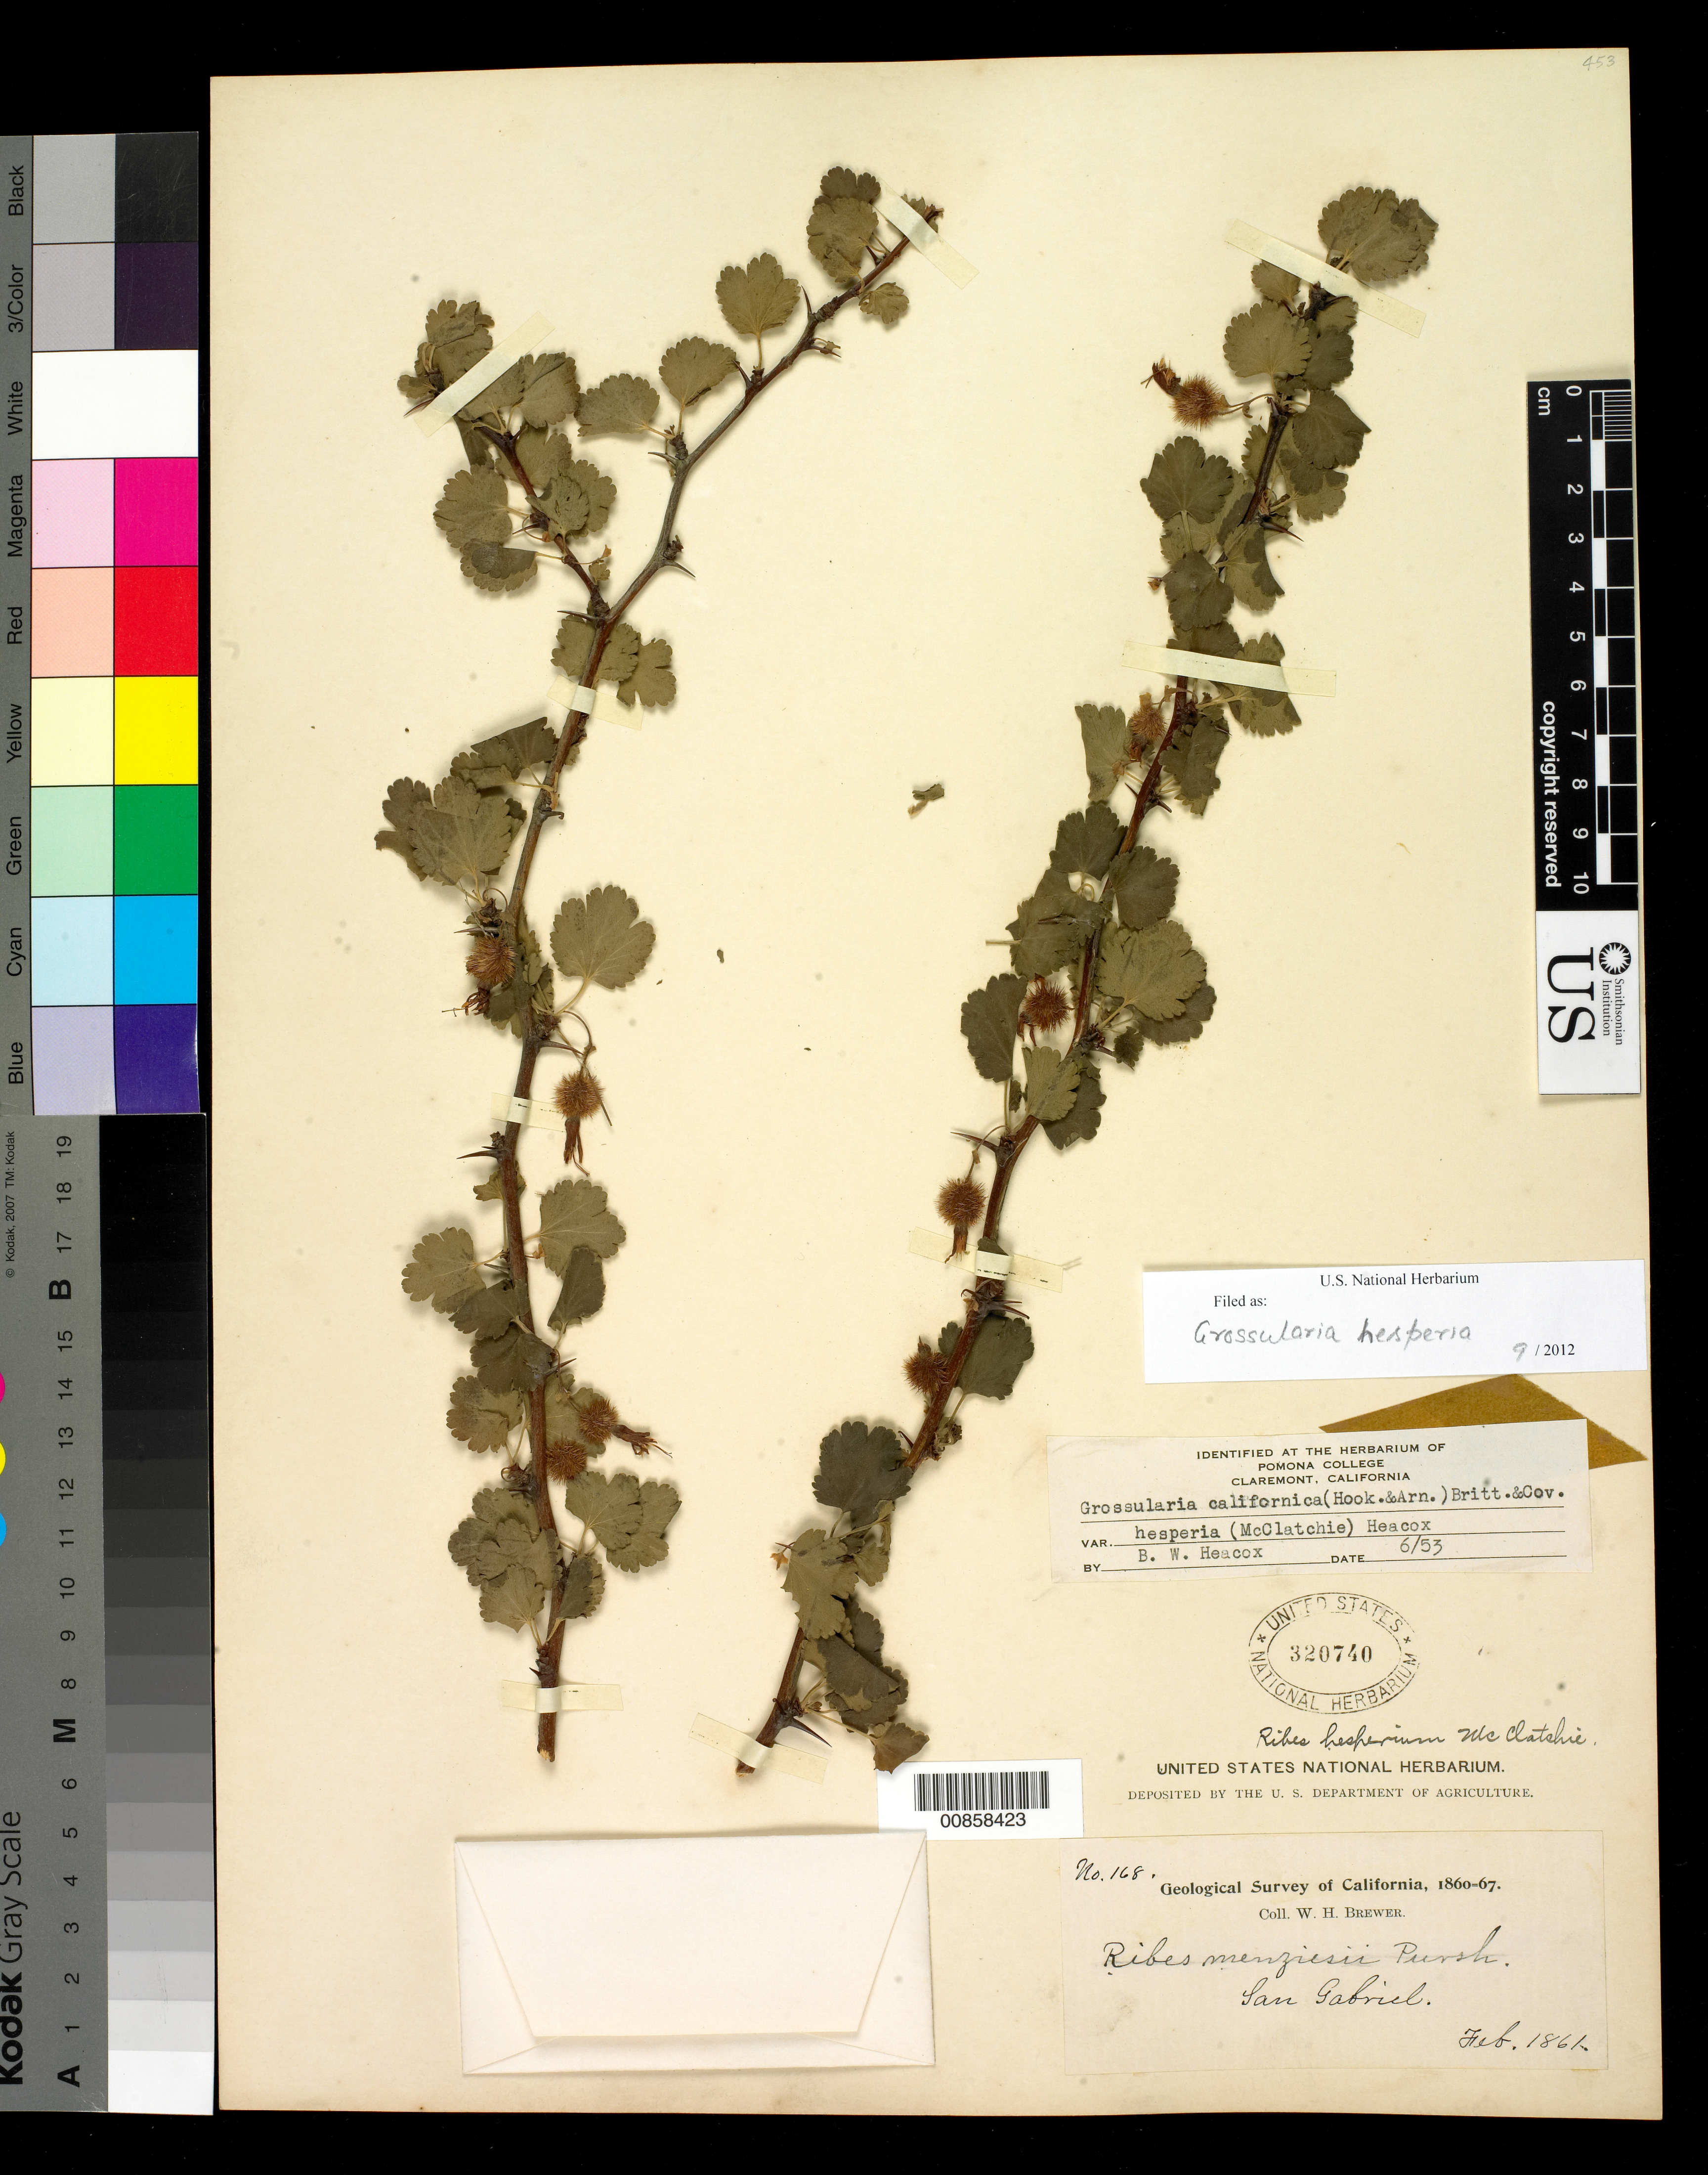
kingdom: Plantae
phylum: Tracheophyta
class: Magnoliopsida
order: Saxifragales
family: Grossulariaceae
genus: Ribes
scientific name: Ribes californicum var. hesperium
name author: (McClatchie) Jeps.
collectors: W. H. Brewer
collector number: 168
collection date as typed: Feb 1861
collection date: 1861-02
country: United States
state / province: California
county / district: Los Angeles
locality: San Gabriel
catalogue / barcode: US 320740